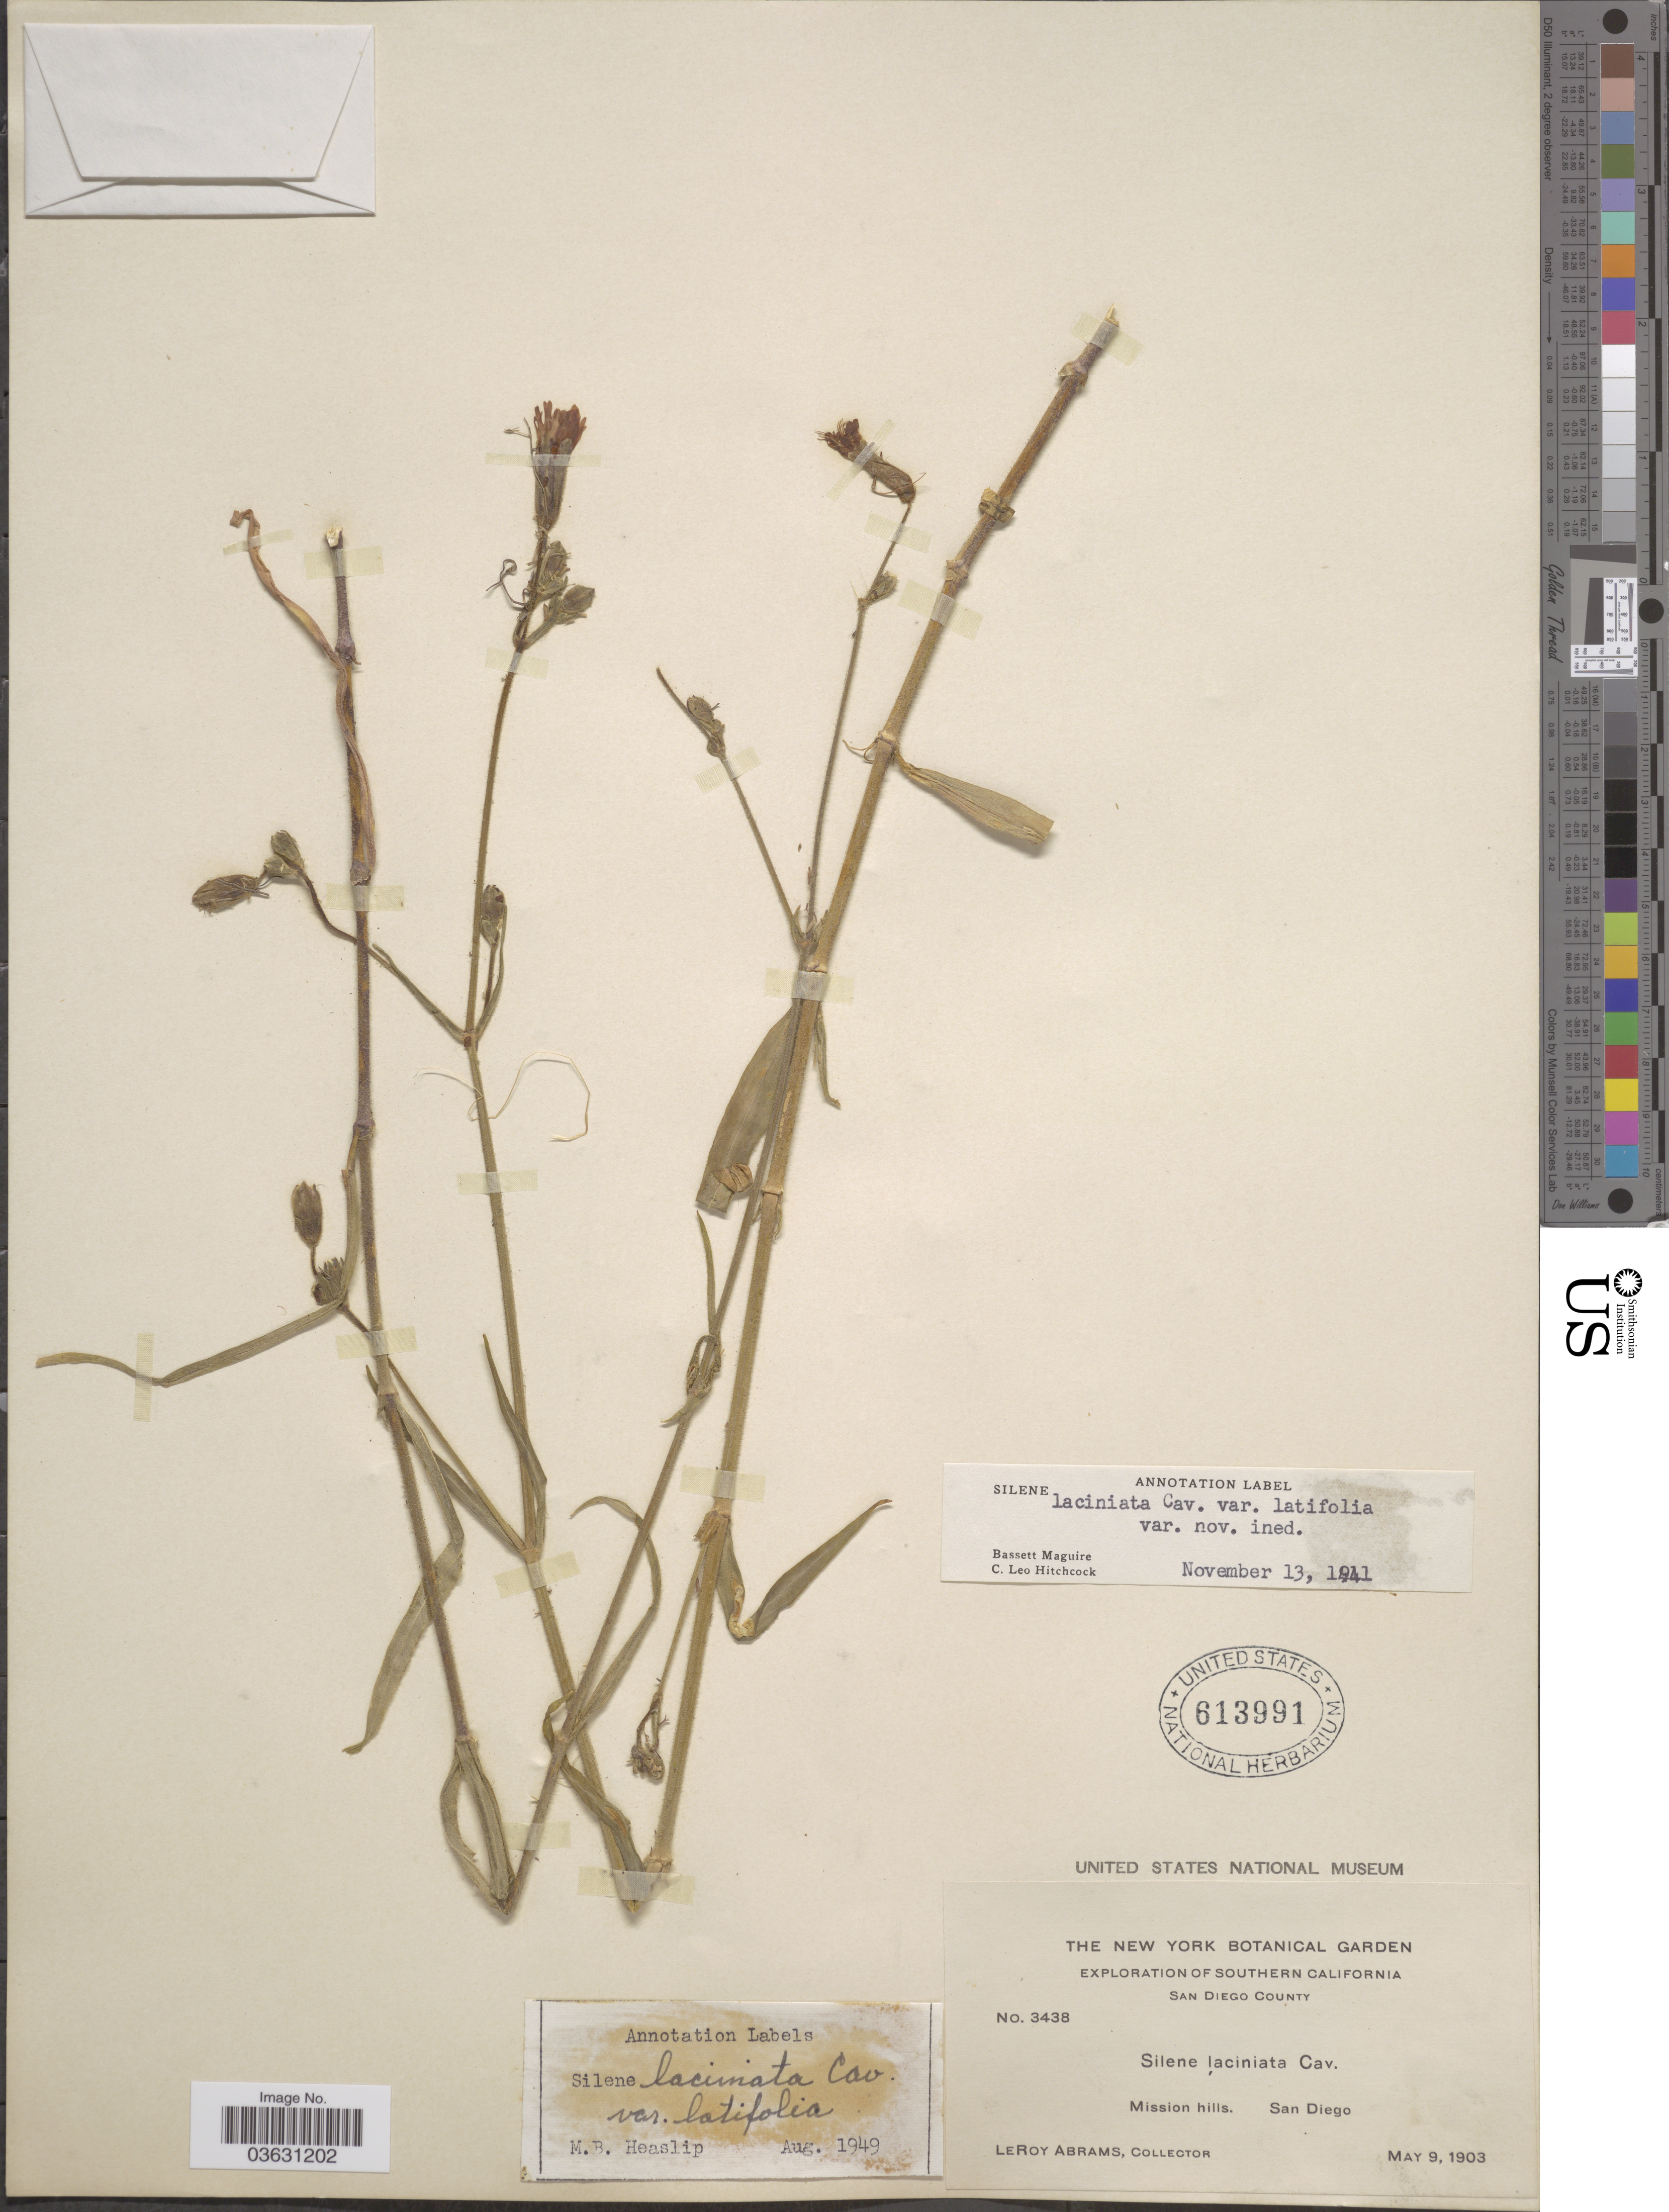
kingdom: Plantae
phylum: Tracheophyta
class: Magnoliopsida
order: Caryophyllales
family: Caryophyllaceae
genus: Silene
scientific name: Silene laciniata var. latifolia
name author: C.L. Hitchc. & Maguire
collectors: L. Abrams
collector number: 3438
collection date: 1903-05-09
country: United States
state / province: California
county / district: San Diego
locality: Southern California. San Diego County. Mission hills. San Diego.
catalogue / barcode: US 613991